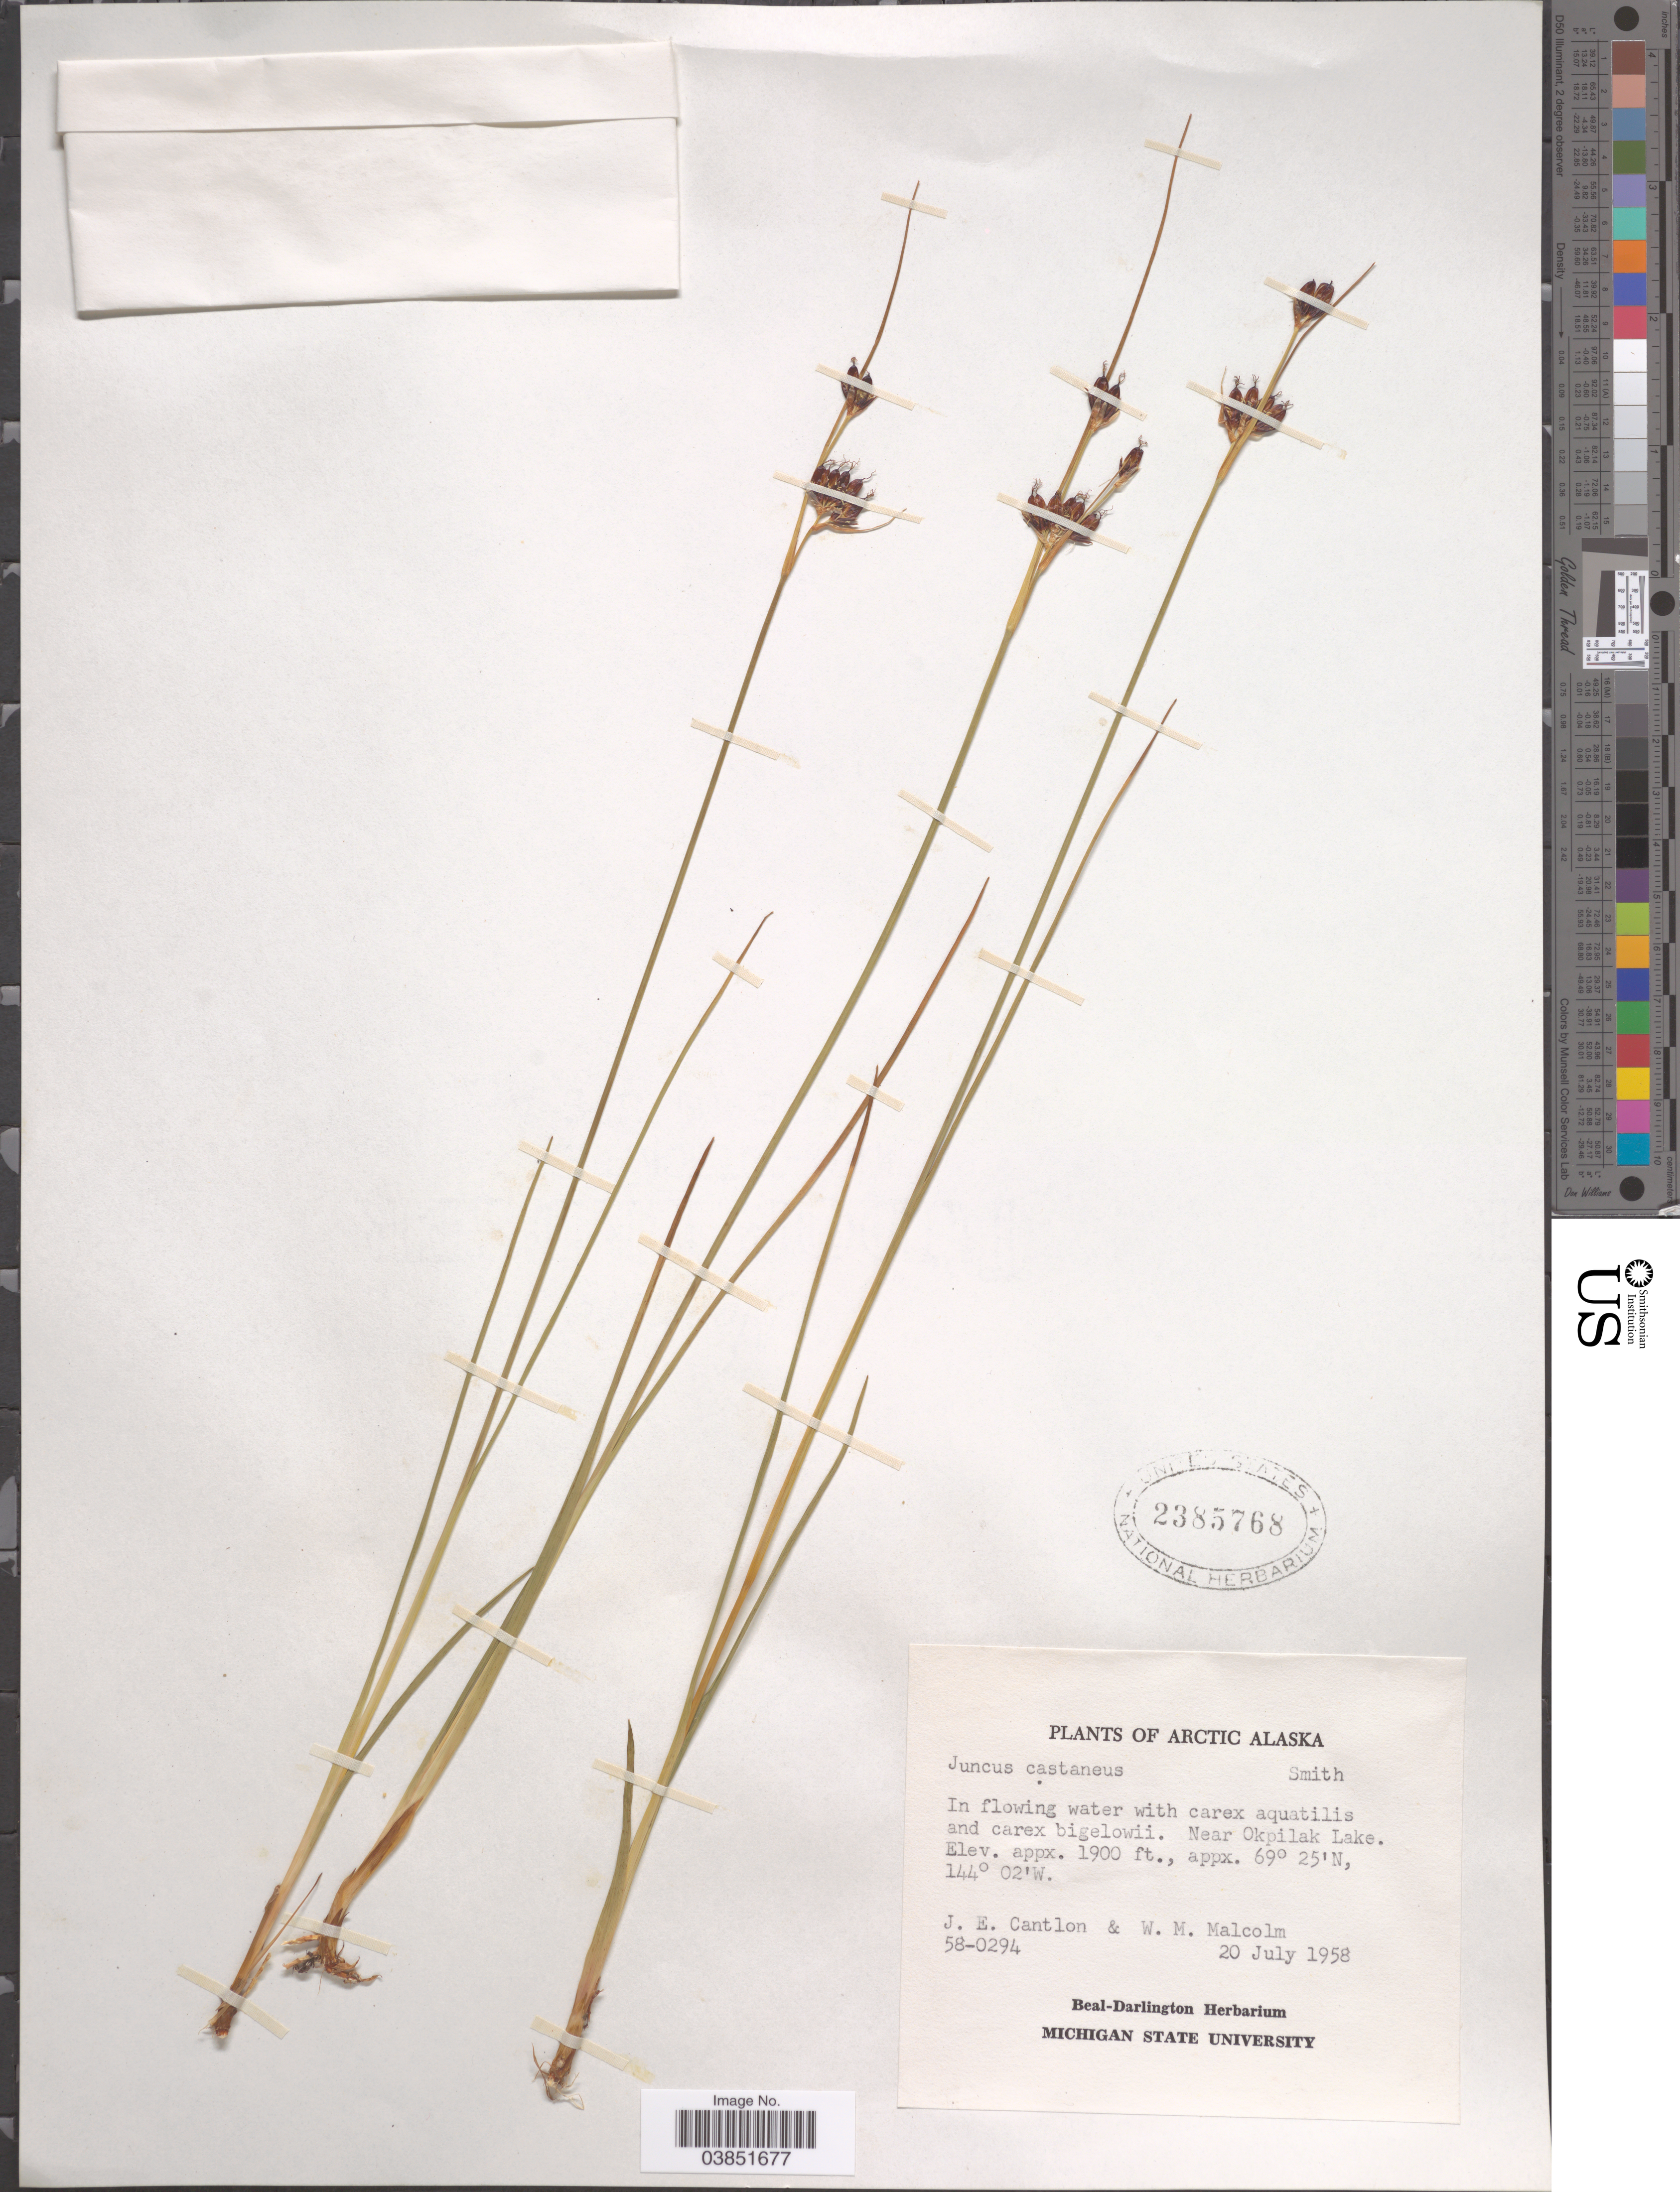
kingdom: Plantae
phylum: Tracheophyta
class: Liliopsida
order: Poales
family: Juncaceae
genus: Juncus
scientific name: Juncus castaneus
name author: Sm.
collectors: J. Cantlon & W. Malcolm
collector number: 58-0294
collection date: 1958-07-20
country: United States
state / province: Alaska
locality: Arctic Alaska. Near Okpilak Lake.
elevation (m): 579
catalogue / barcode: US 2385768